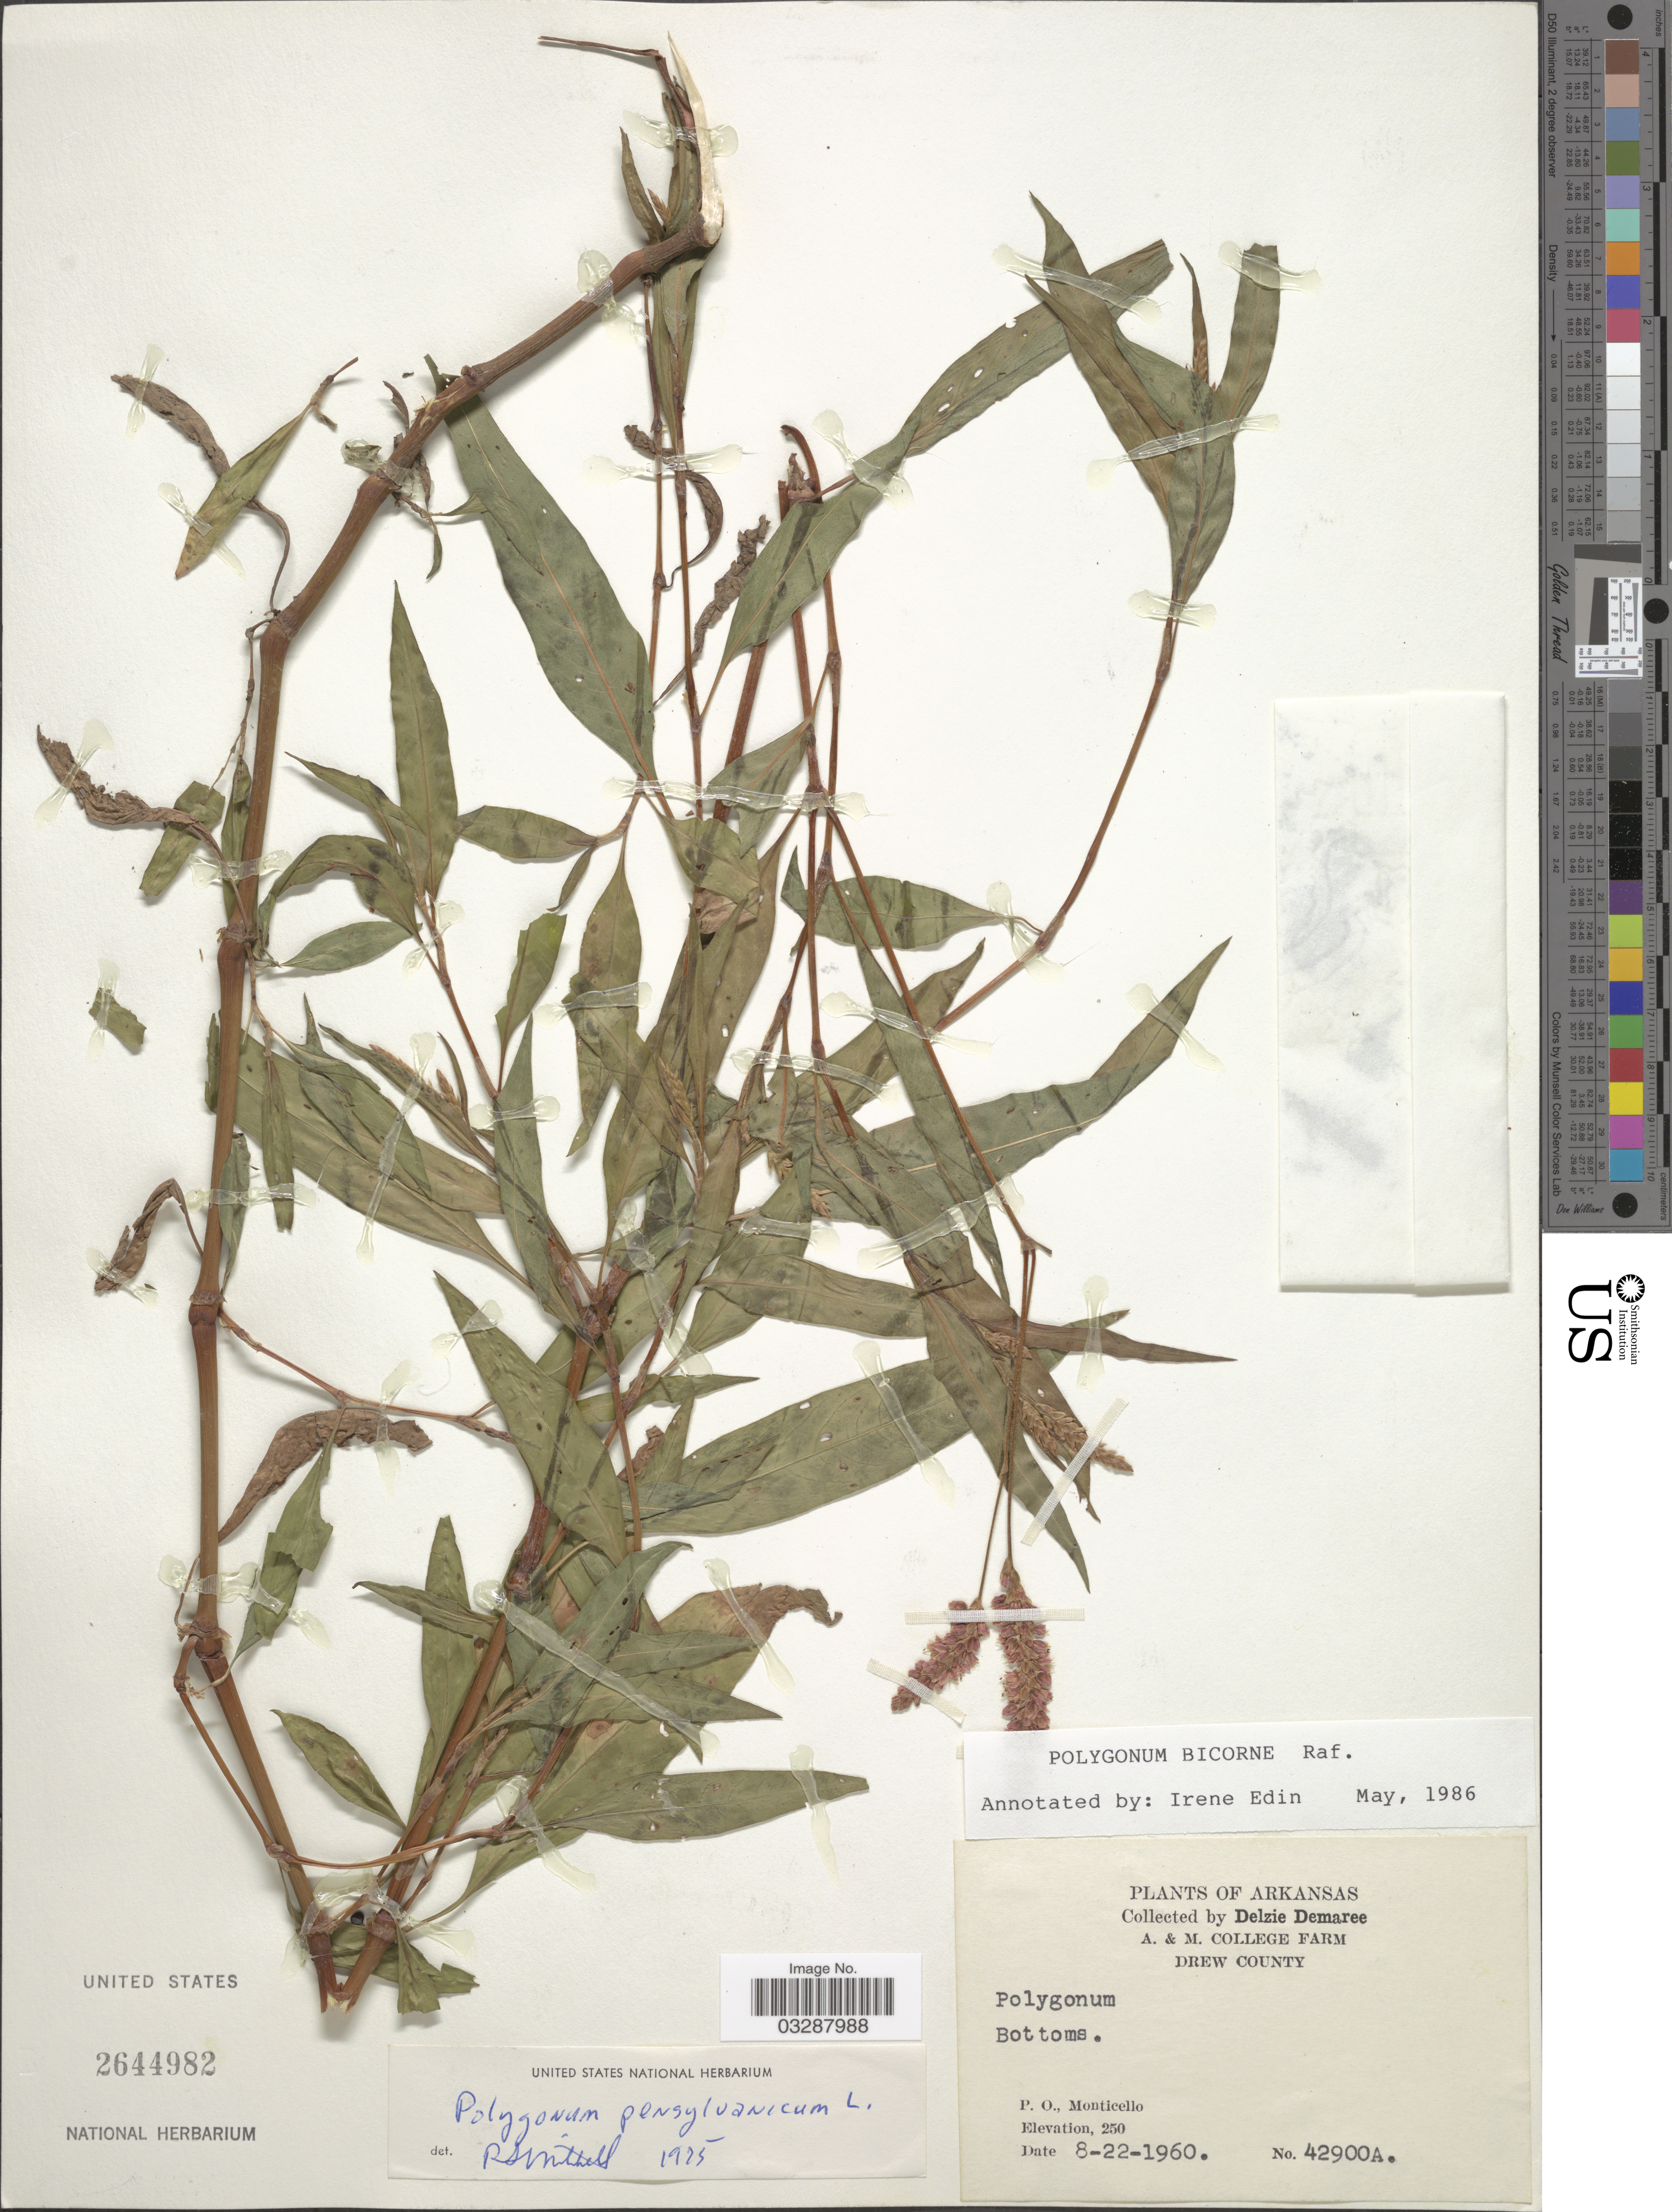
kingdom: Plantae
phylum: Tracheophyta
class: Magnoliopsida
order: Caryophyllales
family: Polygonaceae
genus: Persicaria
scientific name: Persicaria bicornis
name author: (Raf.) Nieuwl.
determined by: Atha, D. E.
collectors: D. Demaree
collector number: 42900A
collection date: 1960-08-22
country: United States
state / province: Arkansas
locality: A. & M. College Farm, Drew County, P.O., Monticello.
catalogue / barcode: US 2644982